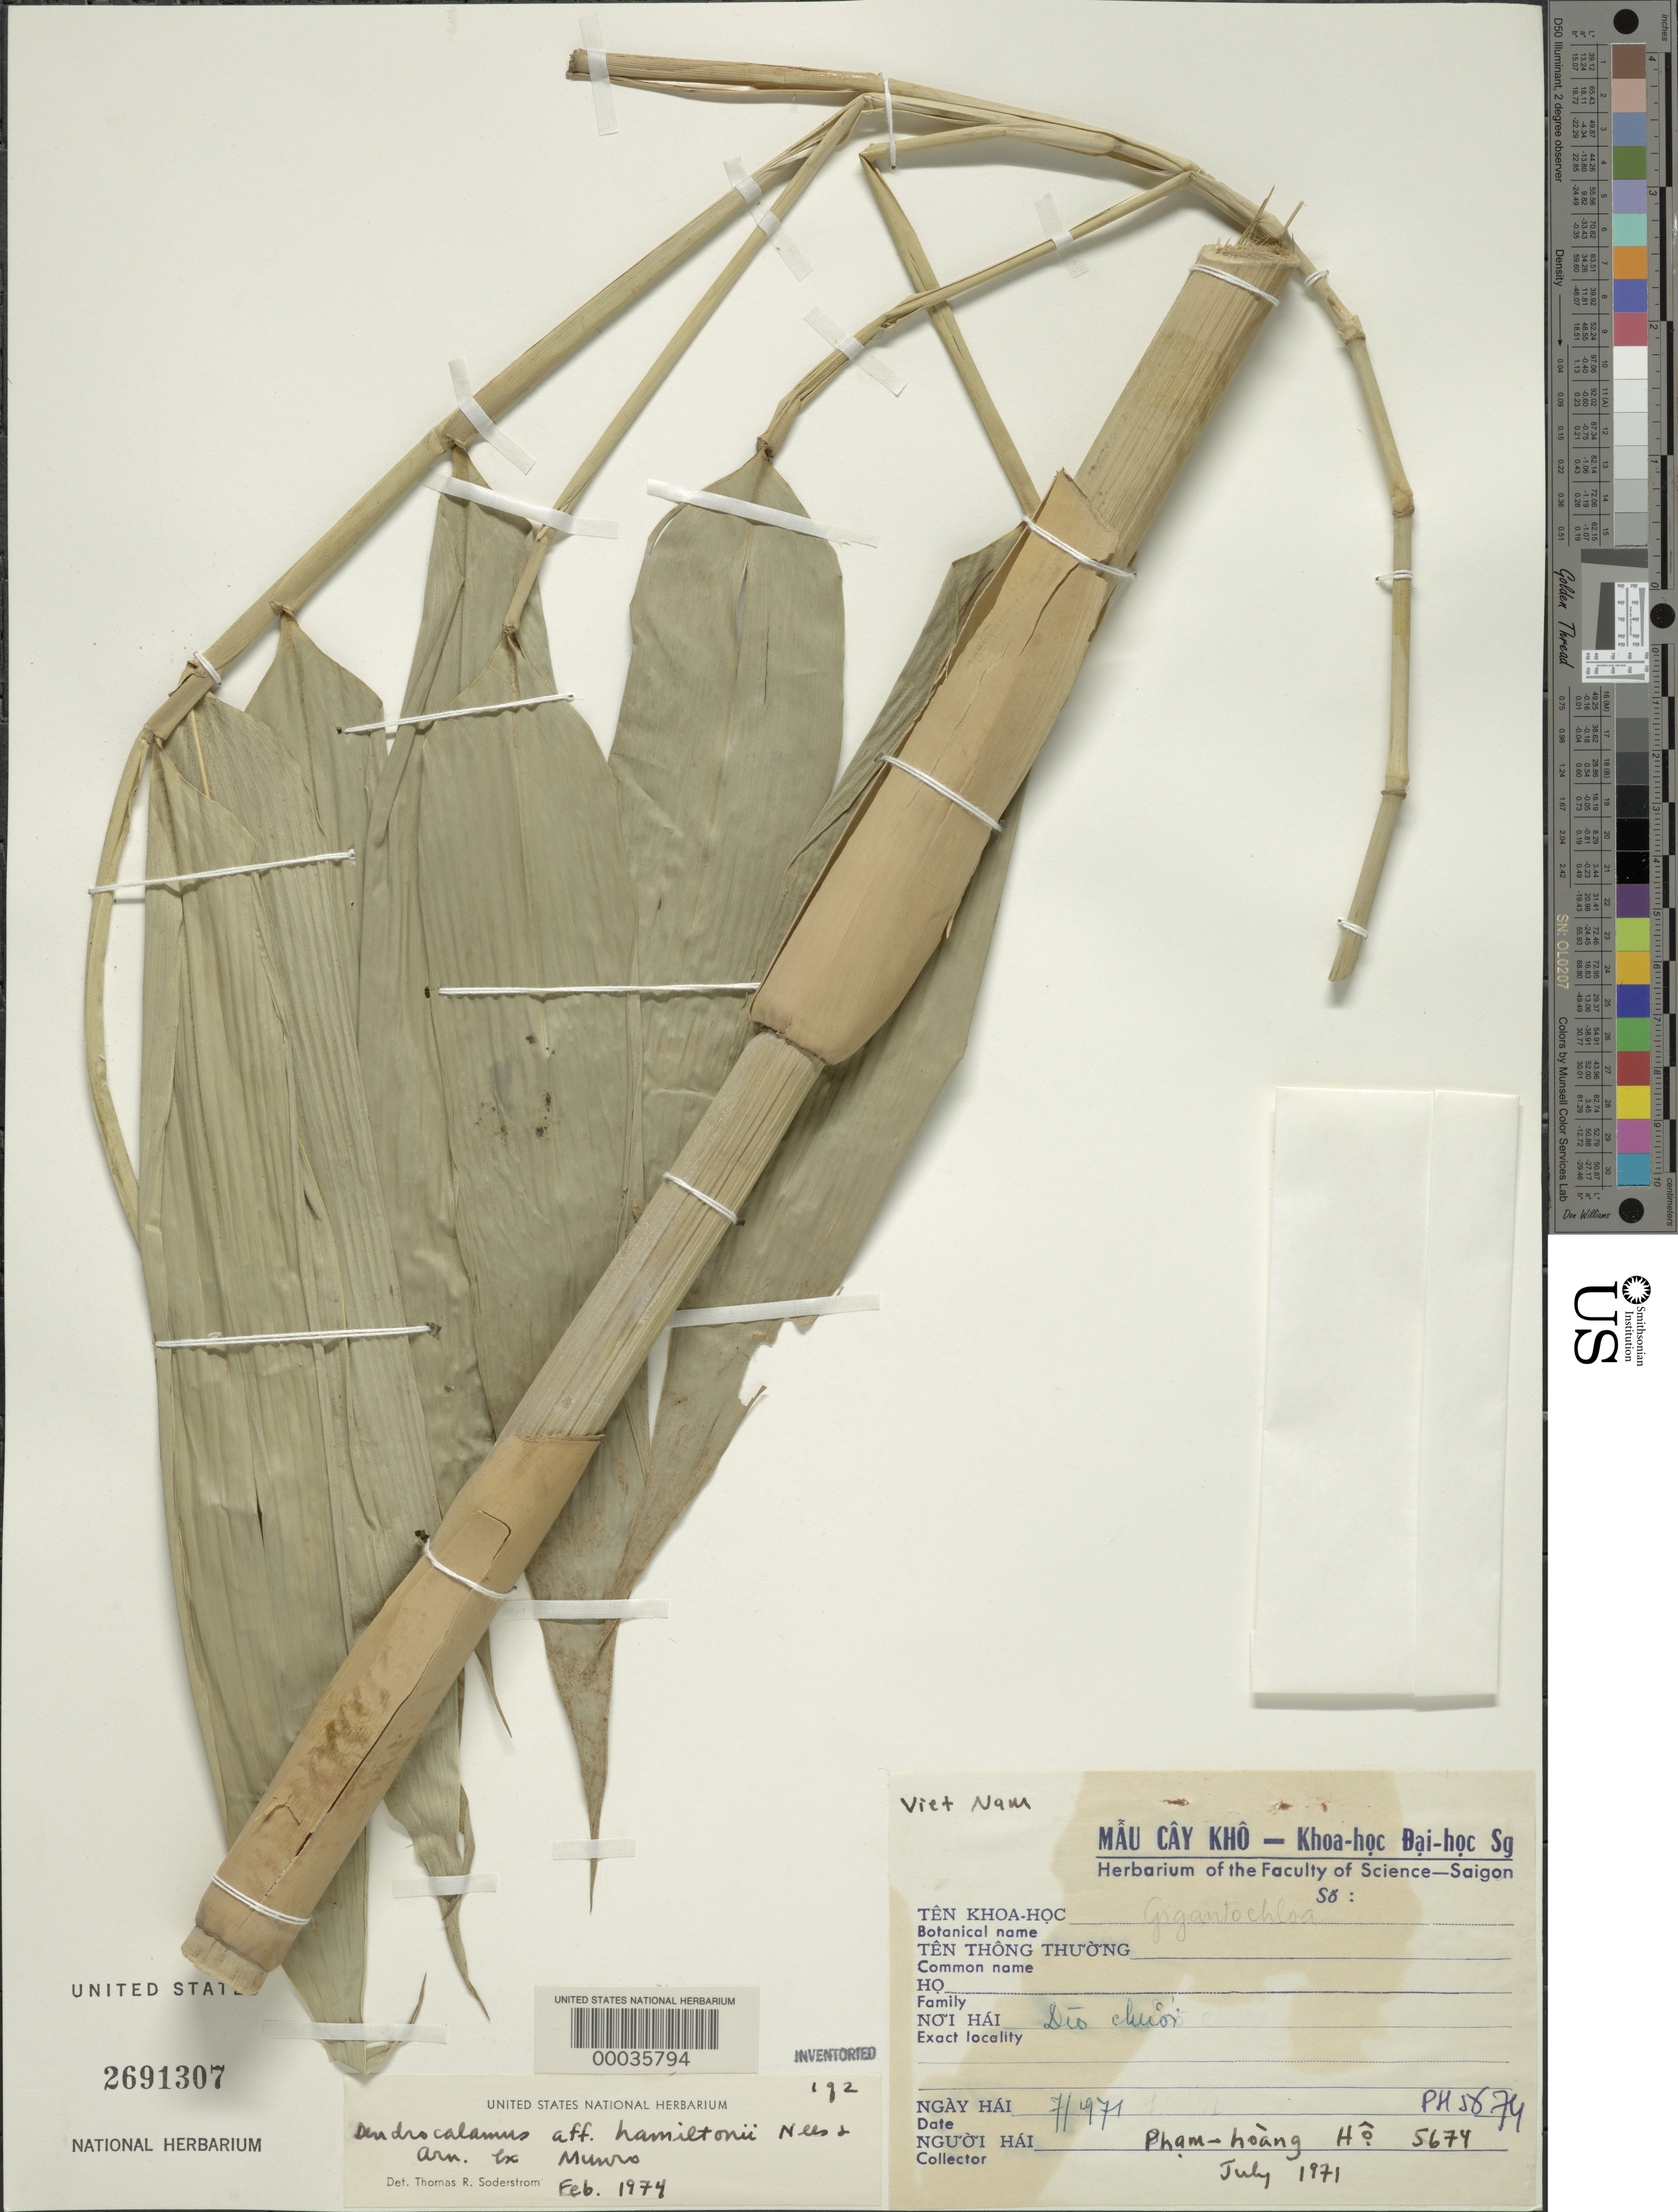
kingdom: Plantae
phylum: Tracheophyta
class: Liliopsida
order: Poales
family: Poaceae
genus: Dendrocalamus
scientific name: Dendrocalamus hamiltonii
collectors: P. Hô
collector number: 5674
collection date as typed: Jul 1971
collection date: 1971-07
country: Vietnam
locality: Dio chuoi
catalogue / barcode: US 2691307